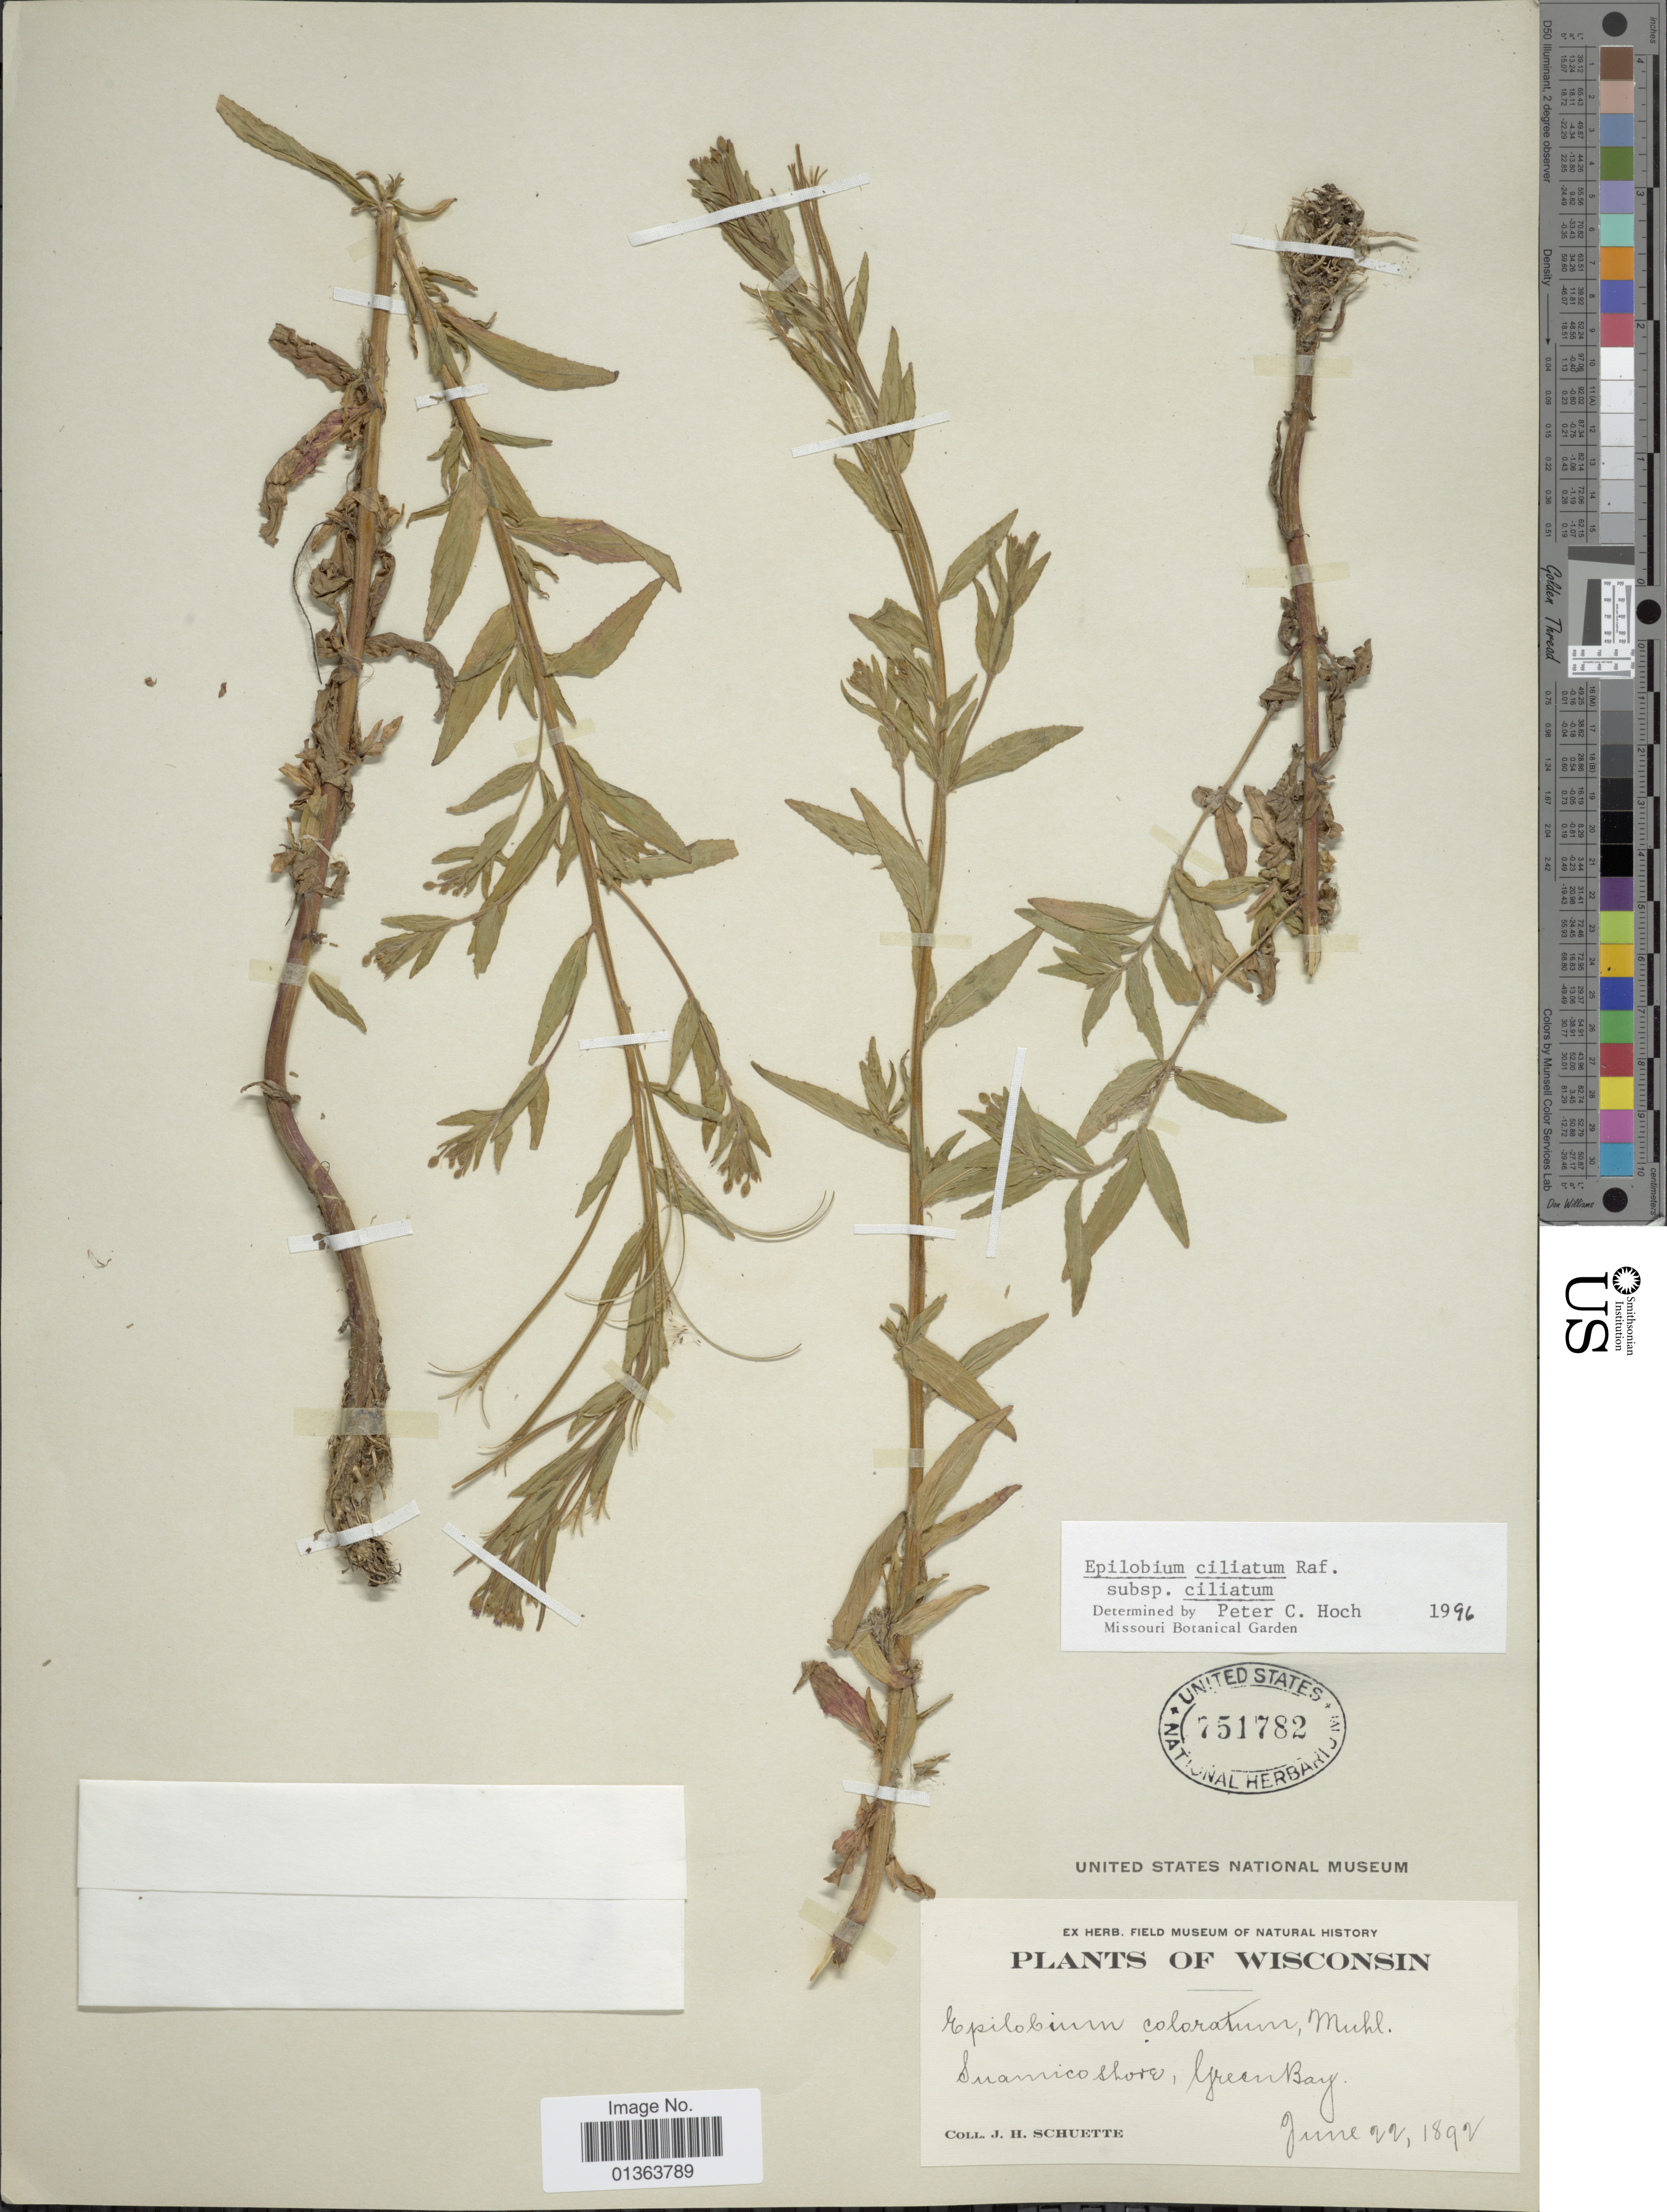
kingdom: Plantae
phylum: Tracheophyta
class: Magnoliopsida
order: Myrtales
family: Onagraceae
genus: Epilobium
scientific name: Epilobium ciliatum subsp. ciliatum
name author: Raf.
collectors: J. H. Schuette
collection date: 1892-06-22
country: United States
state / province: Wisconsin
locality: Suamico shore, Green Bay.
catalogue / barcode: US 751782